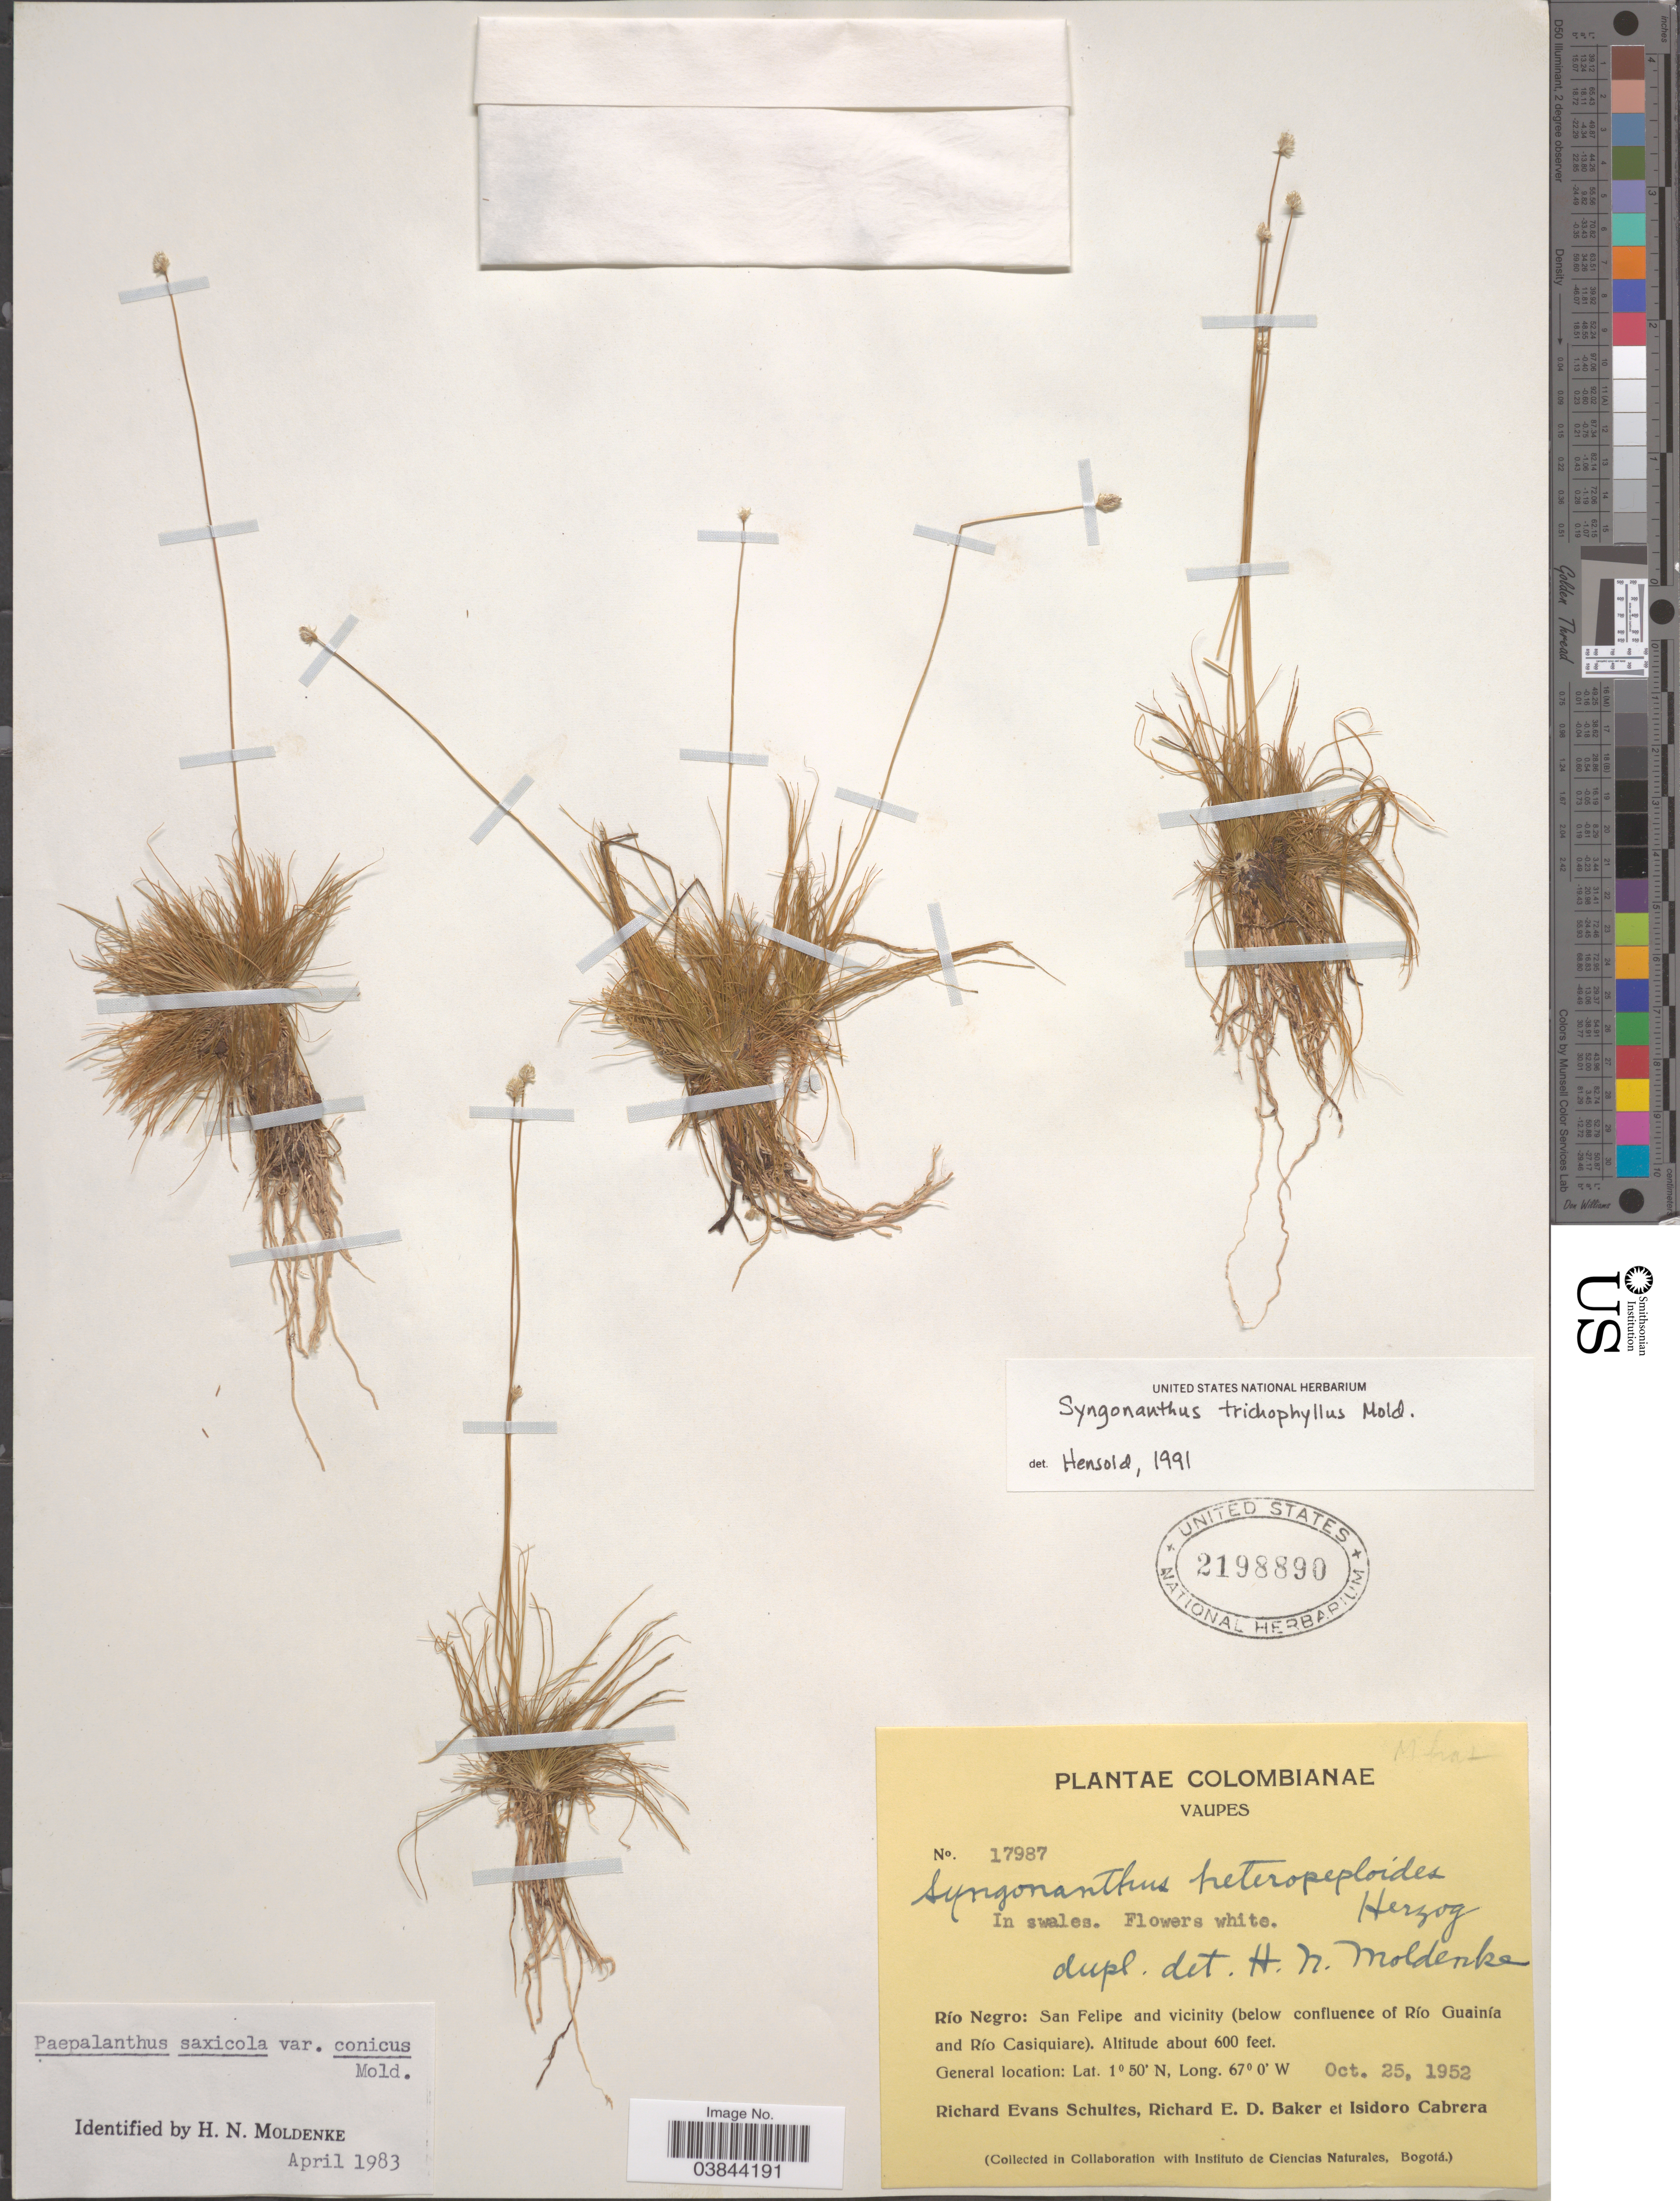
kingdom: Plantae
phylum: Tracheophyta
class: Liliopsida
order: Poales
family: Eriocaulaceae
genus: Syngonanthus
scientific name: Syngonanthus trichophyllus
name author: Moldenke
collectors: R. E. Schultes, R. A. Baker & I. Cabrera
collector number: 17987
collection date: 1952-10-25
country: Colombia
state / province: Vaupés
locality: Río Negro: San Felipe and vicinity (below confluence of Río Guainía and Río Casiquiare).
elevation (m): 183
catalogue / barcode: US 2198890